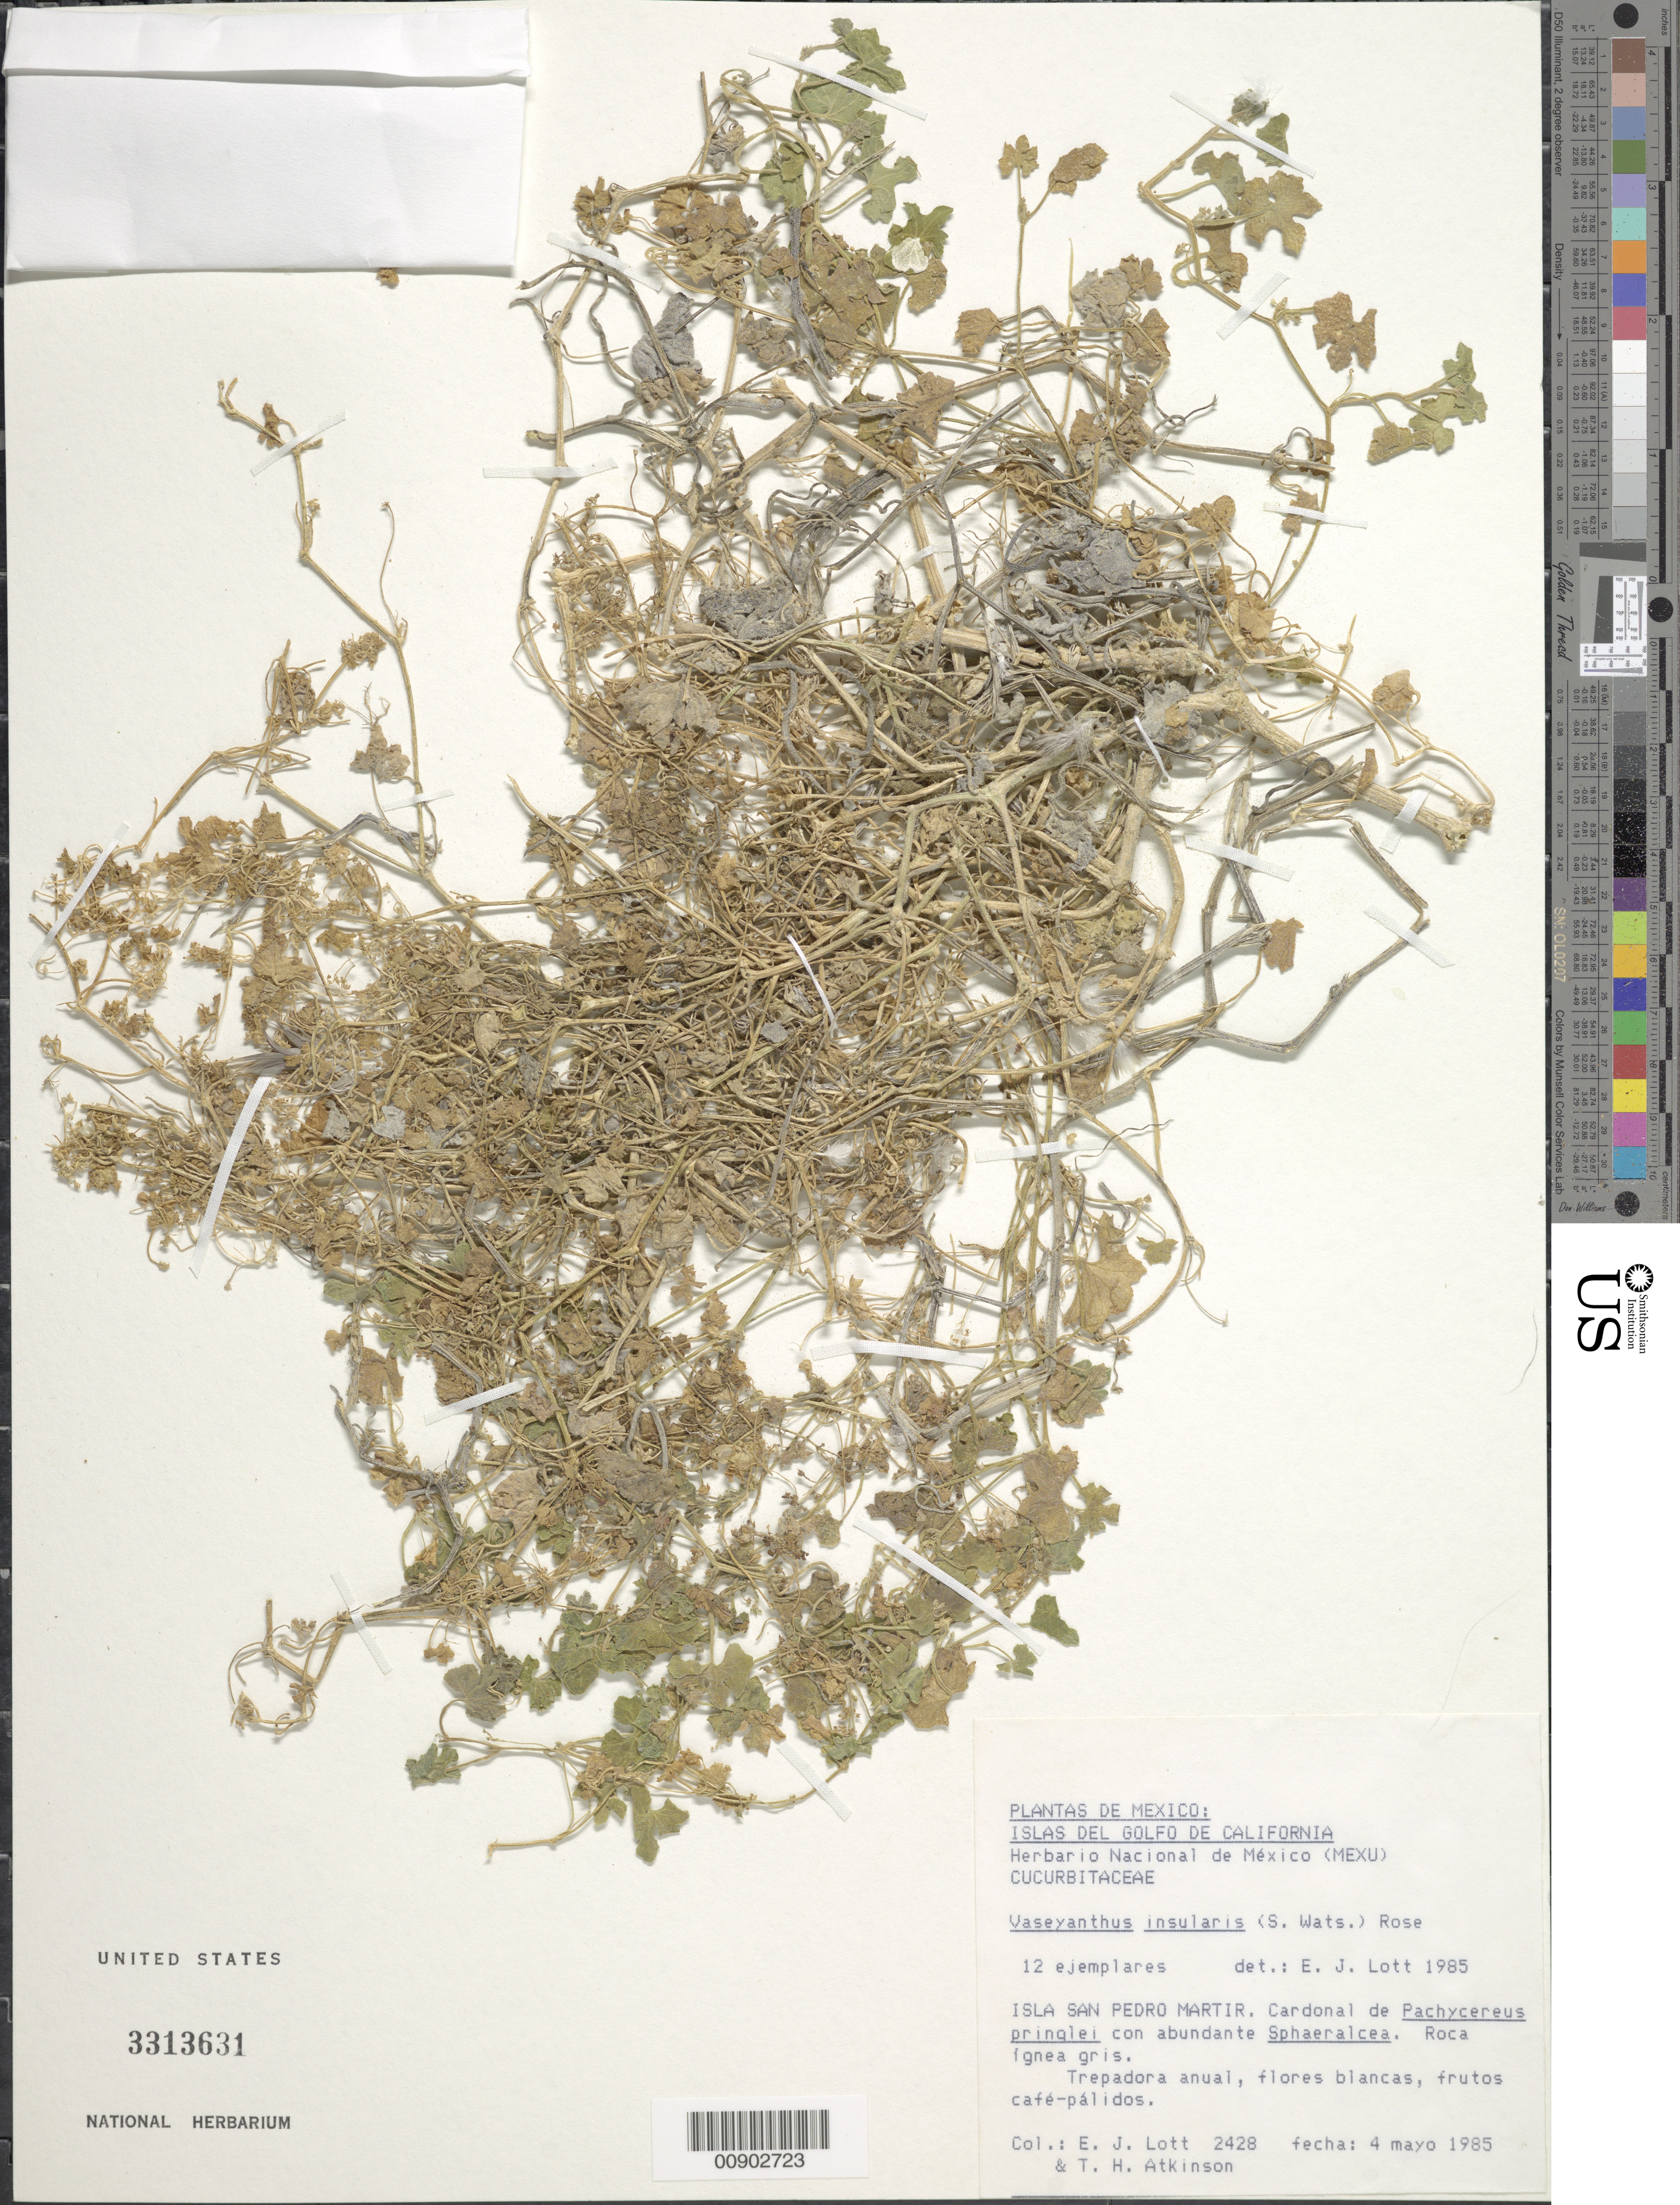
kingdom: Plantae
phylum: Tracheophyta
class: Magnoliopsida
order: Cucurbitales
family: Cucurbitaceae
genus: Echinopepon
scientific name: Echinopepon insularis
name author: S. Watson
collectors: E. Lott & Atkinson, T. H.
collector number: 2428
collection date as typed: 04 May 1985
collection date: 1985-05-04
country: Mexico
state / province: Sonora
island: San Pedro Martir I.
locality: Isla San Pedro Martir.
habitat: Cardonal de Pachycereus pringlei con abundante Sphaeralcea. Roca ígnea gris.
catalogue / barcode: US 3313631